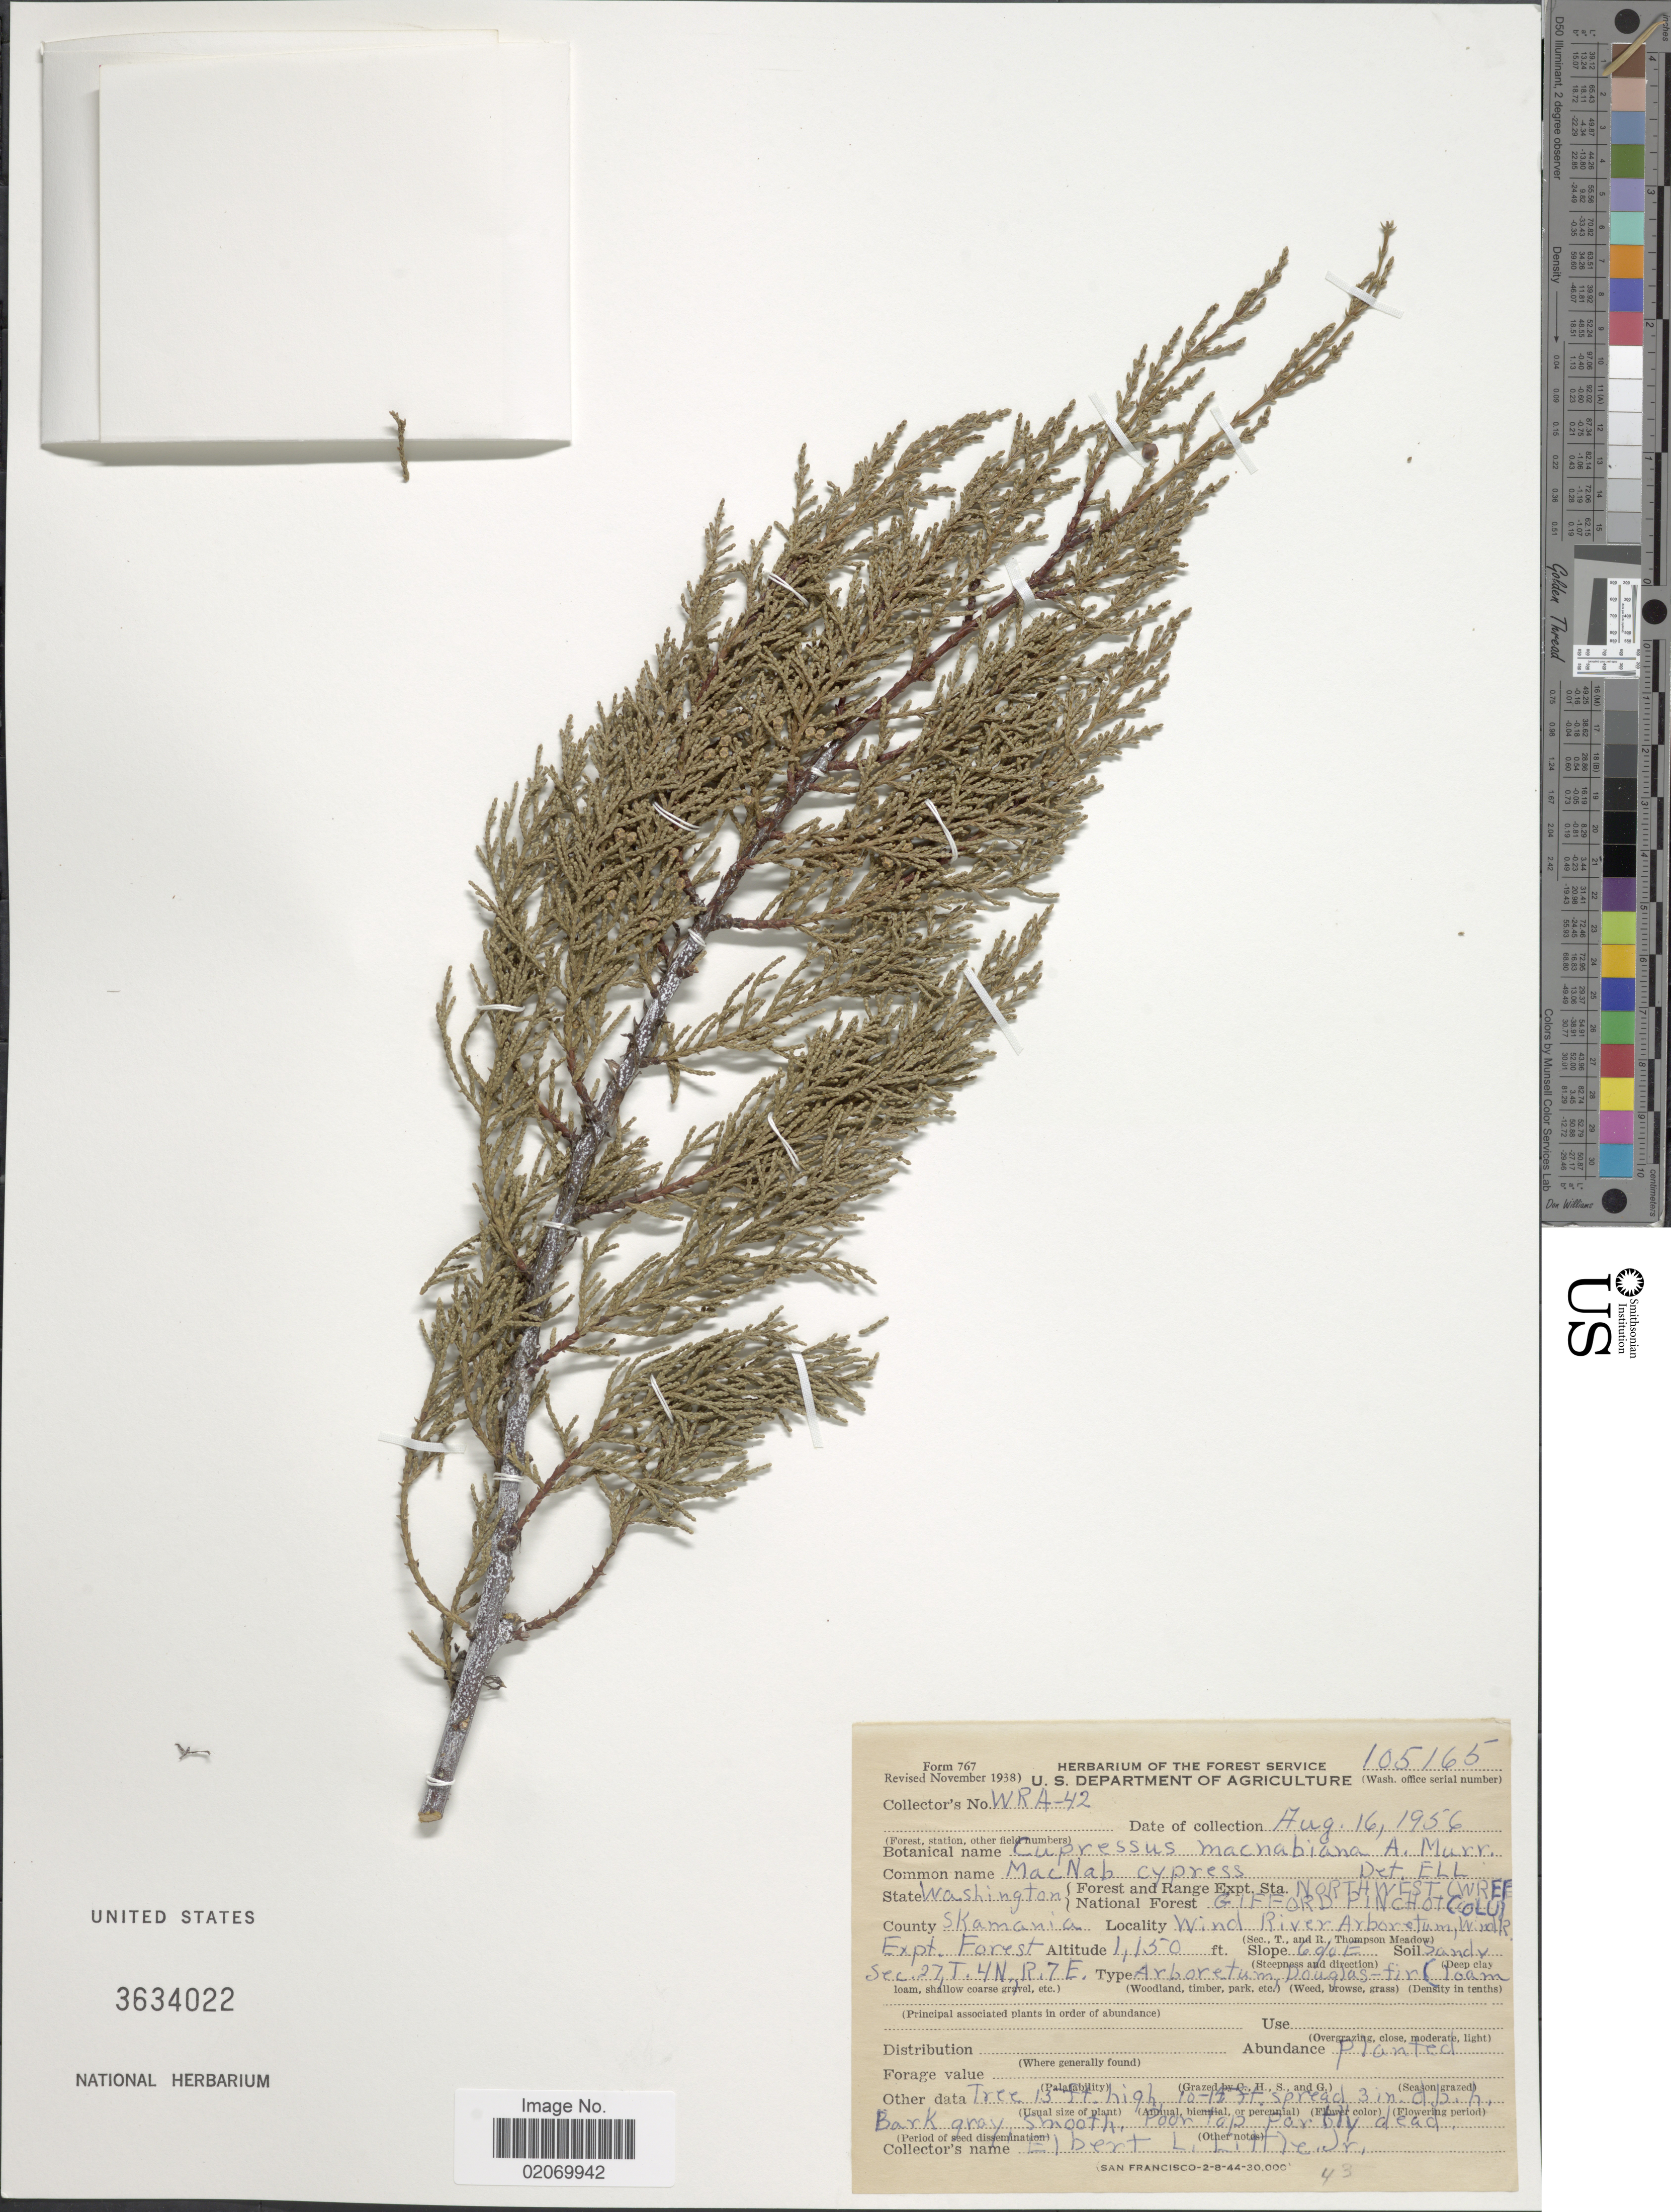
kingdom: Plantae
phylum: Tracheophyta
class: Pinopsida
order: Pinales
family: Cupressaceae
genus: Hesperocyparis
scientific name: Hesperocyparis macnabiana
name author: (A. Murray) Bartel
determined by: (US) Smithsonian Institution - National Museum of Natural History - Department of Botany (UNITED STATES)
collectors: E. L. Little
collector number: WRA-42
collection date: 1956-08-16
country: United States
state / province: Washington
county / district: Skamania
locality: Northwest (WREF) Gifford Pinchot (OLU), County Skamania, Wind River Arboretum, Wind R Expt. Forest, Sec 27, T4N, R7E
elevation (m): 351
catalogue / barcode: US 3634022